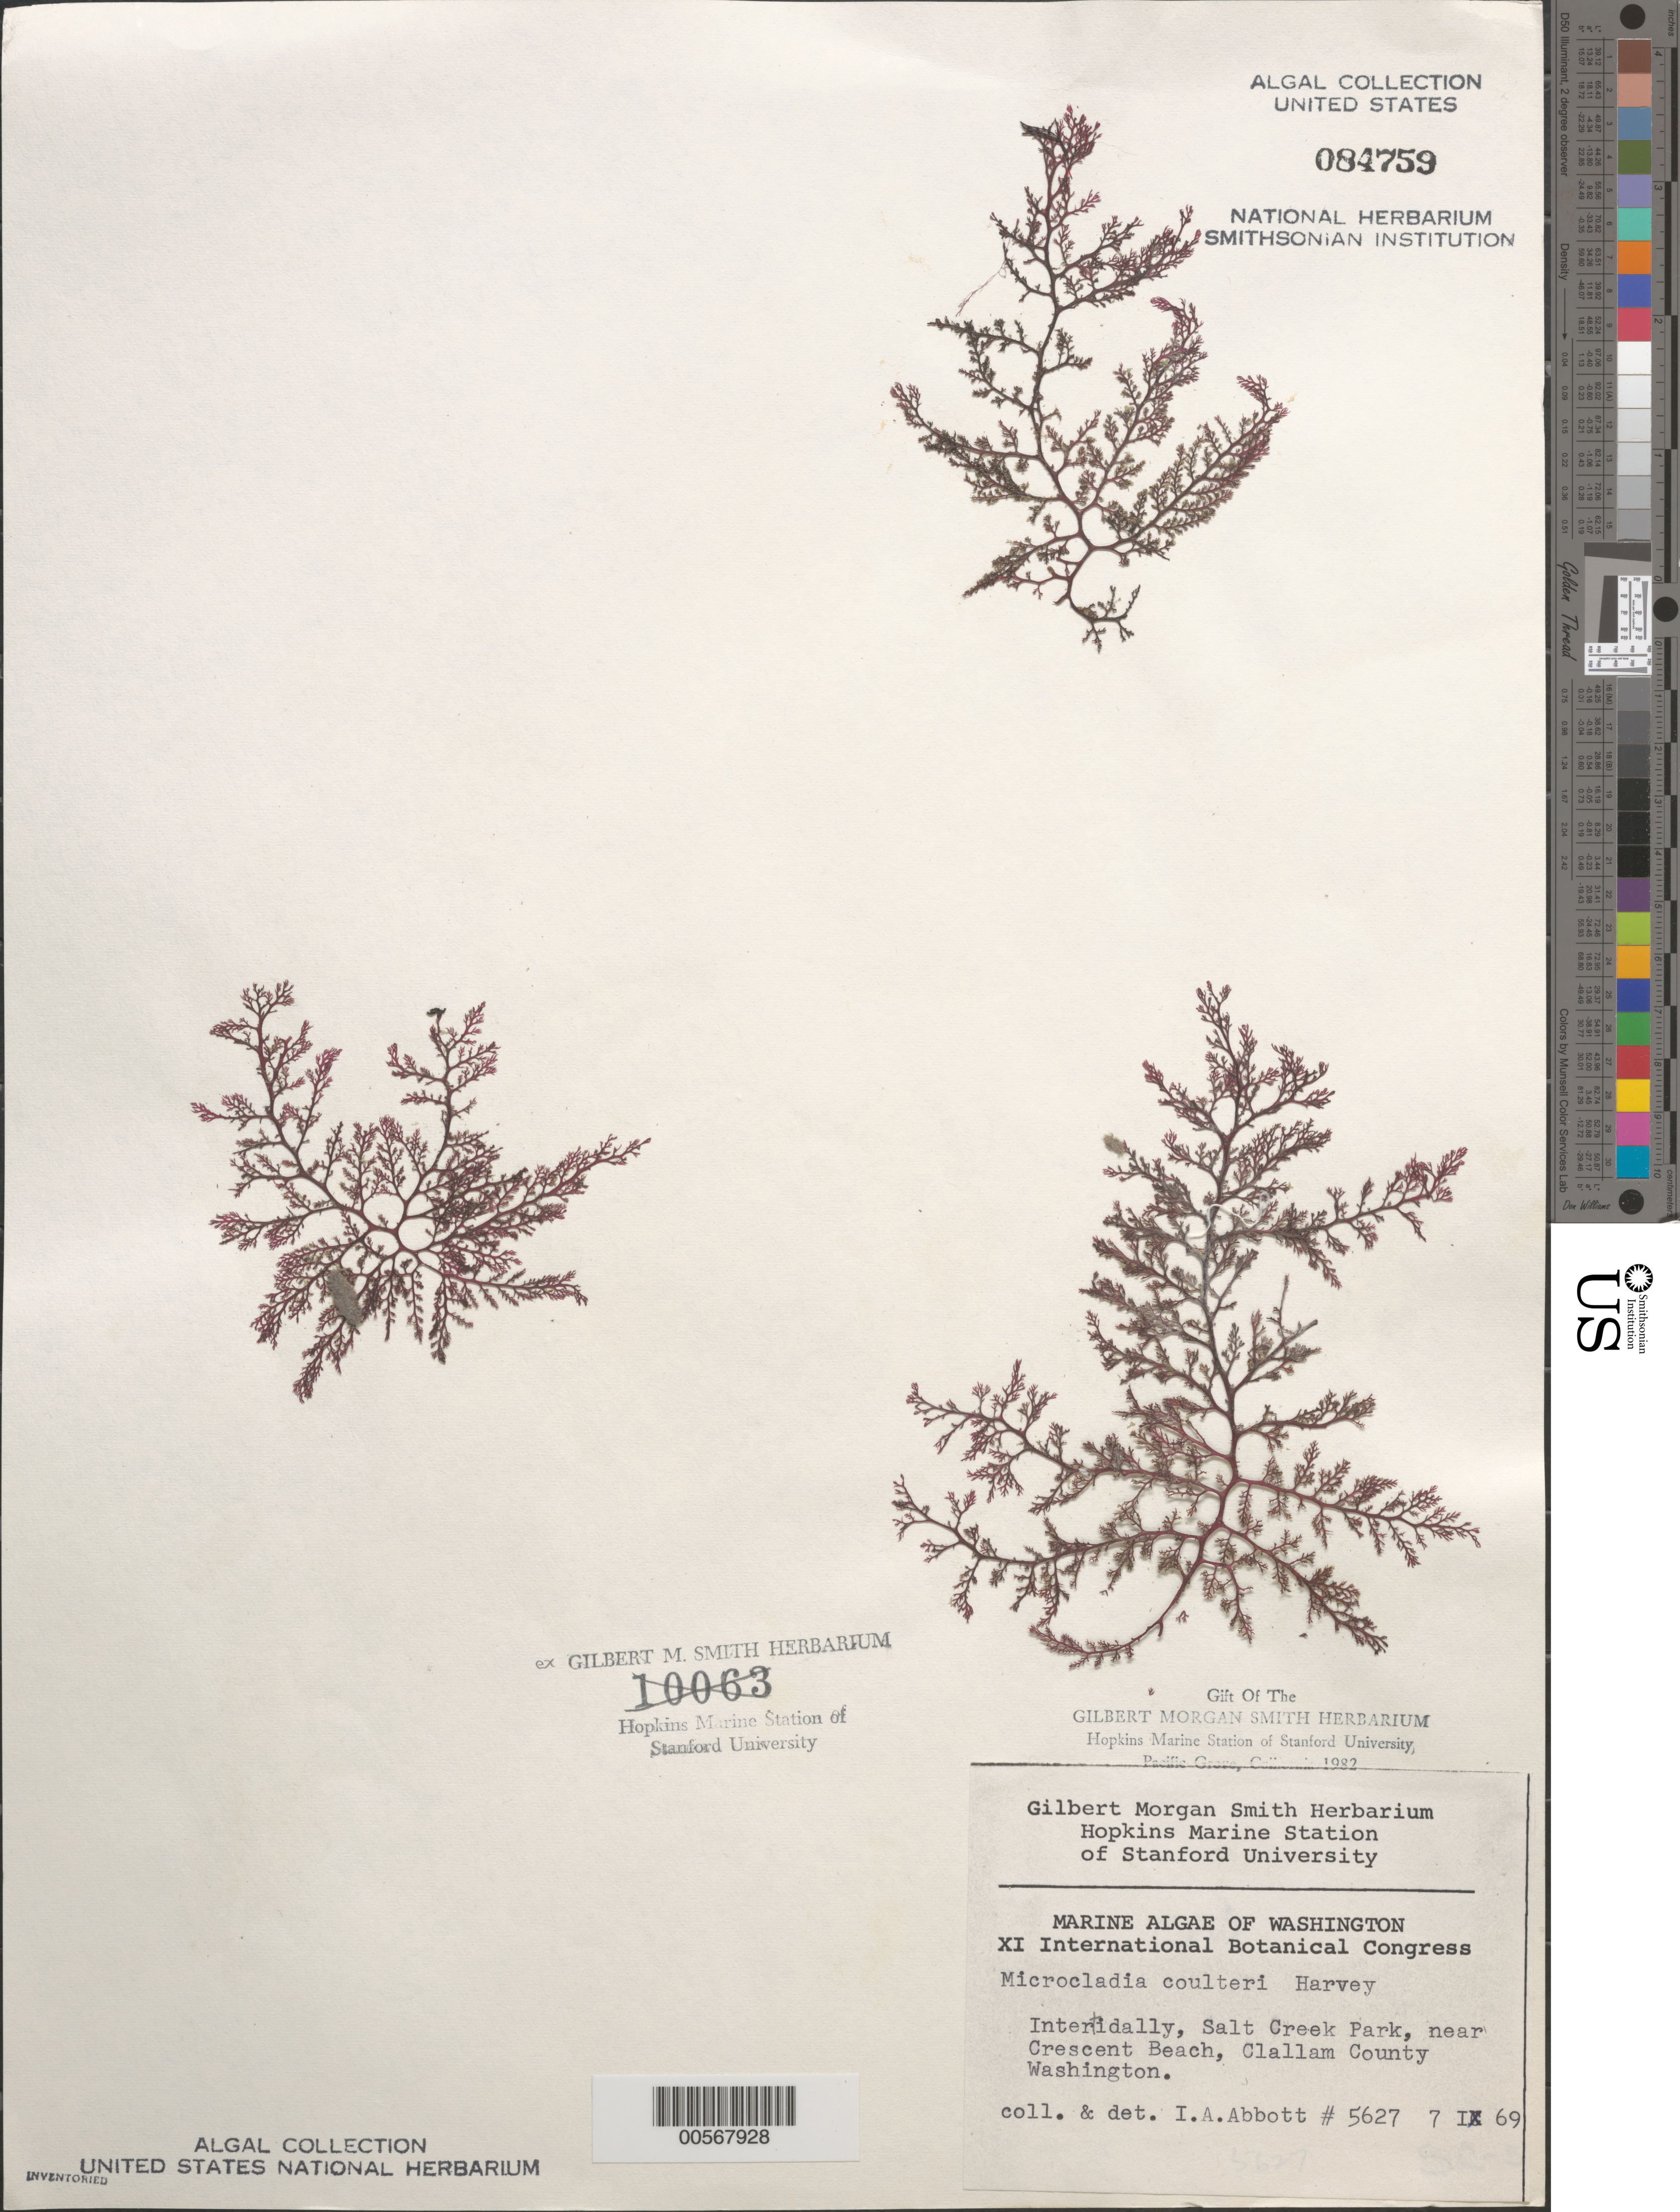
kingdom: Plantae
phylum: Rhodophyta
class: Florideophyceae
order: Ceramiales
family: Ceramiaceae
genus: Microcladia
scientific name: Microcladia coulteri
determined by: Abbott, Isabella A.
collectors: I. A. Abbott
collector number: IAA 5627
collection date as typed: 07 Sep 1969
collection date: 1969-09-07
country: United States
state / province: Washington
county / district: Clallam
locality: Salt Creek Park, near Crescent Beach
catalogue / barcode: US 84759